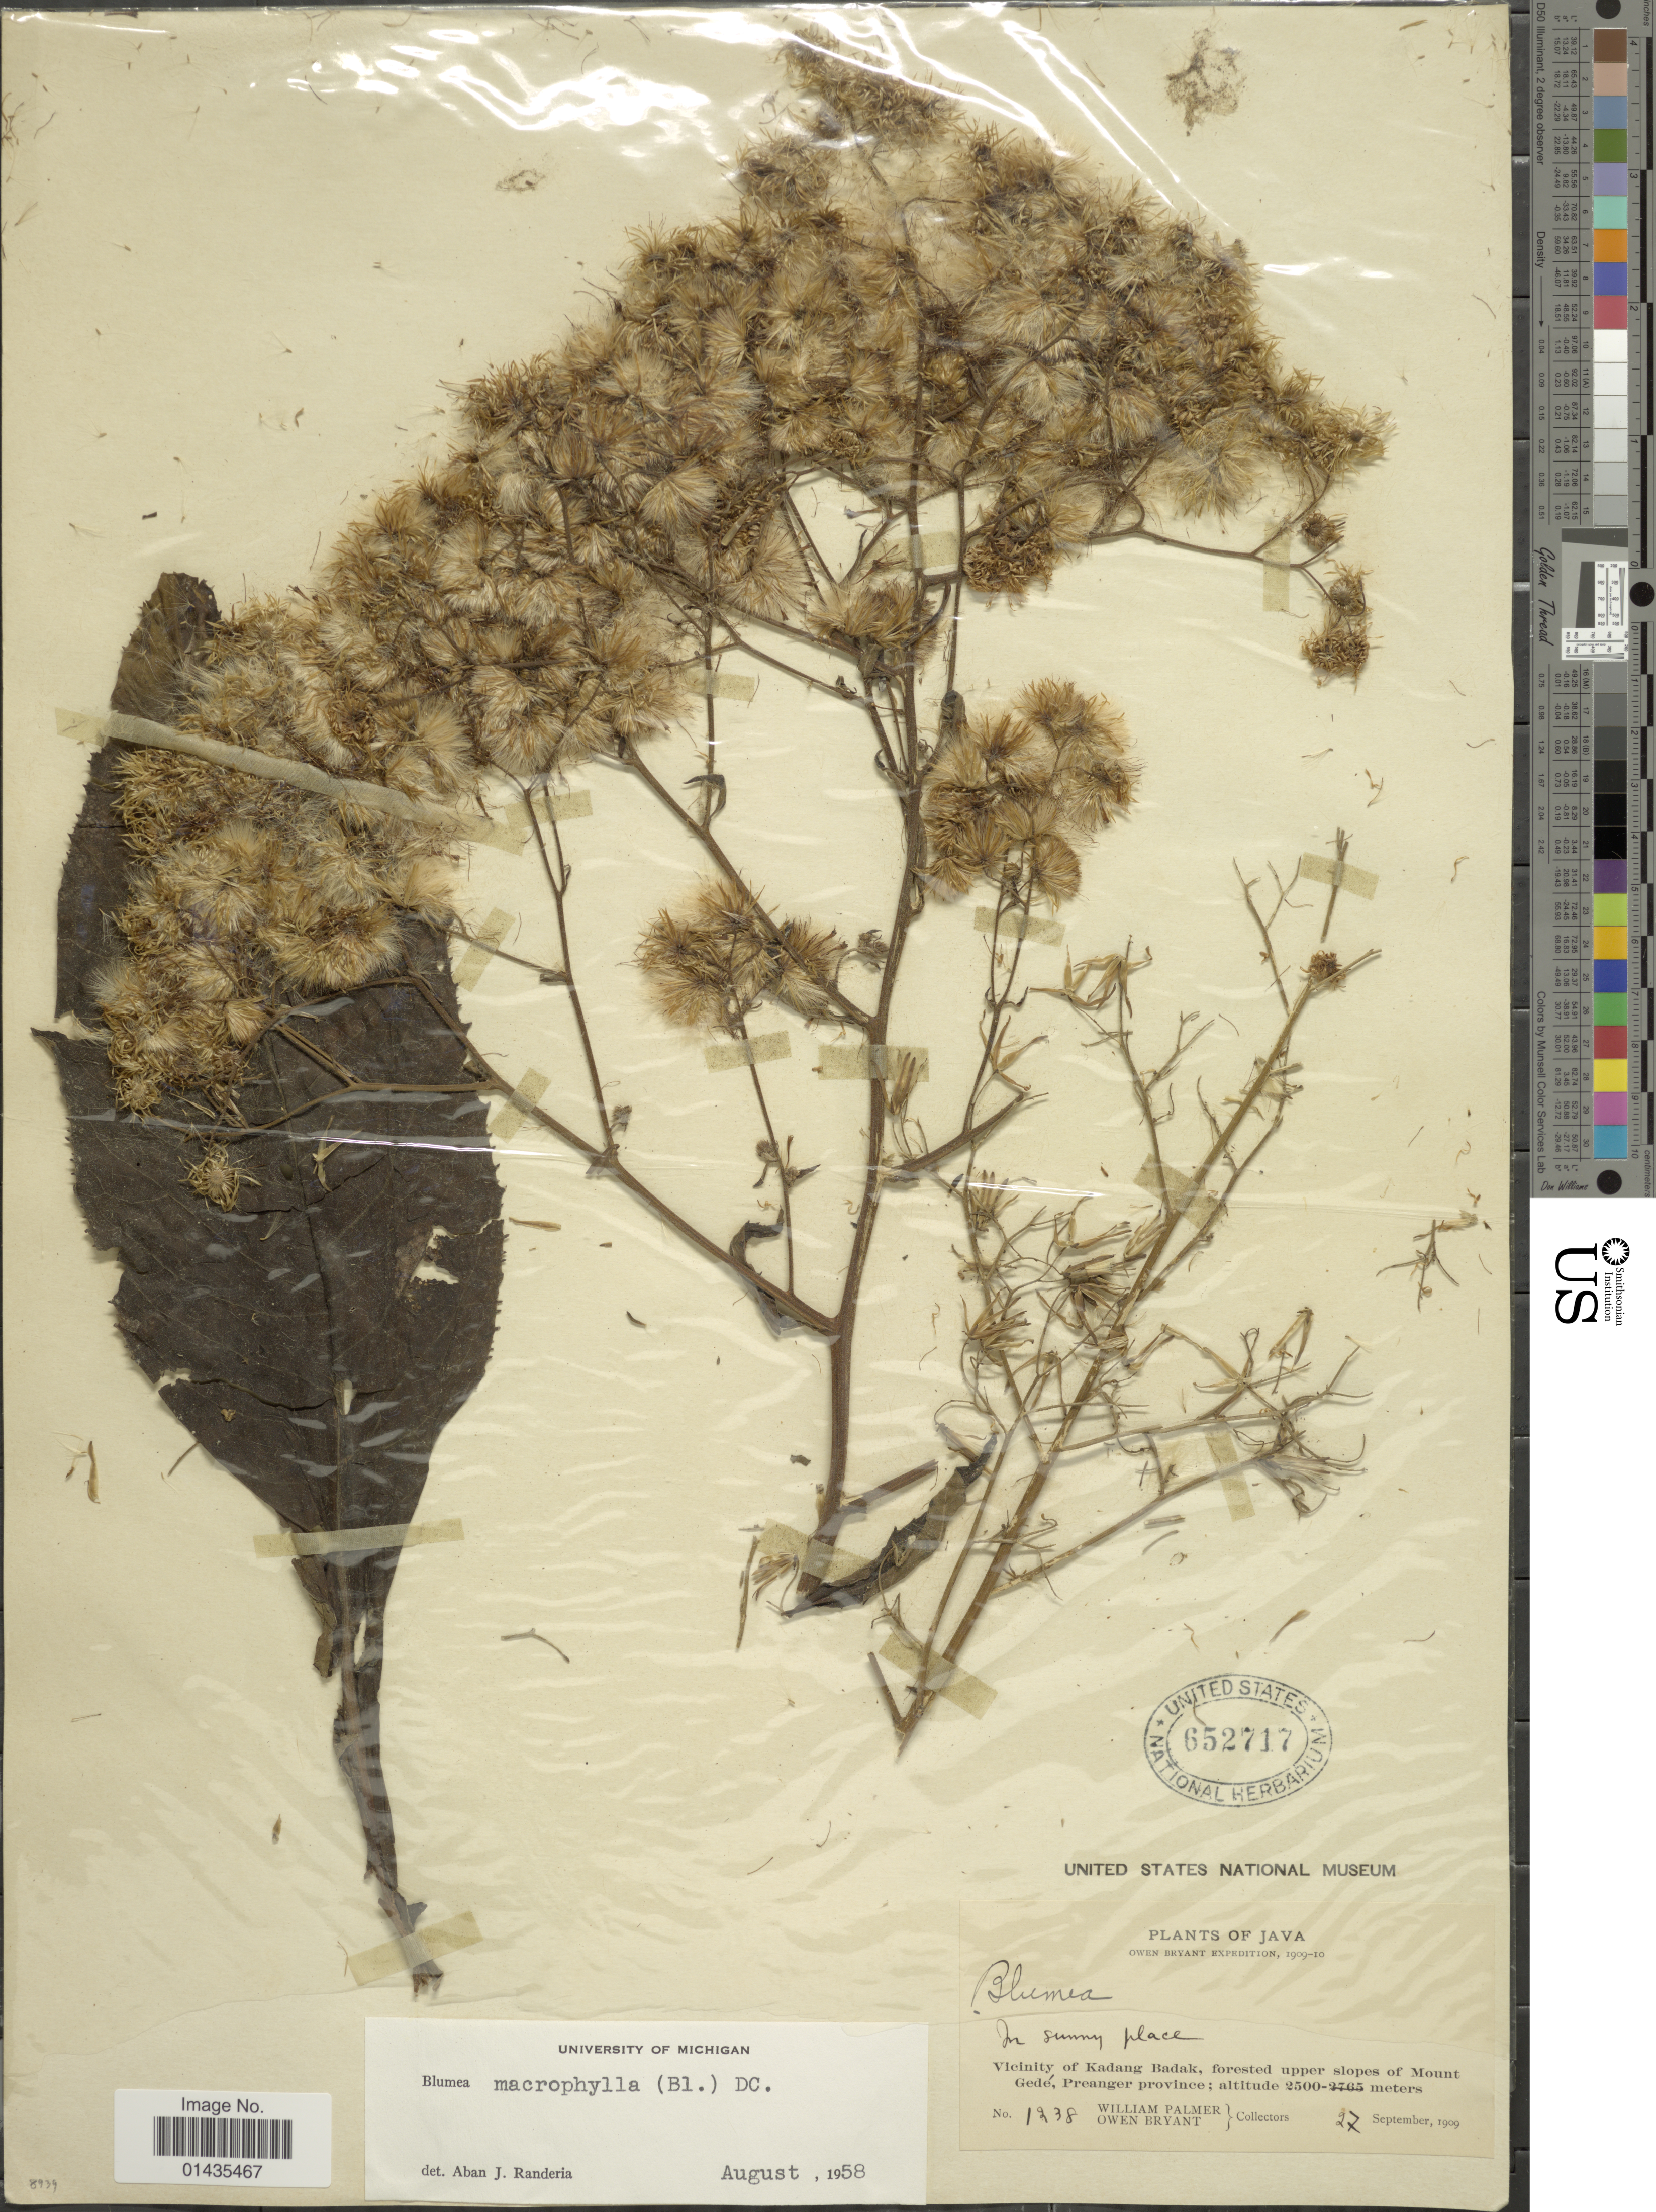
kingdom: Plantae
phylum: Tracheophyta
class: Magnoliopsida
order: Asterales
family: Asteraceae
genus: Blumea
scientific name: Blumea macrophylla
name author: (Blume) DC.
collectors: W. Palmer & O. Bryant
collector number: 1238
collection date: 1909-09-27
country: Indonesia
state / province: Java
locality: Vicinity of Kadang Badak, forested upper slopes of Mount Gede, Preanger Province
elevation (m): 2500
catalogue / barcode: US 652717